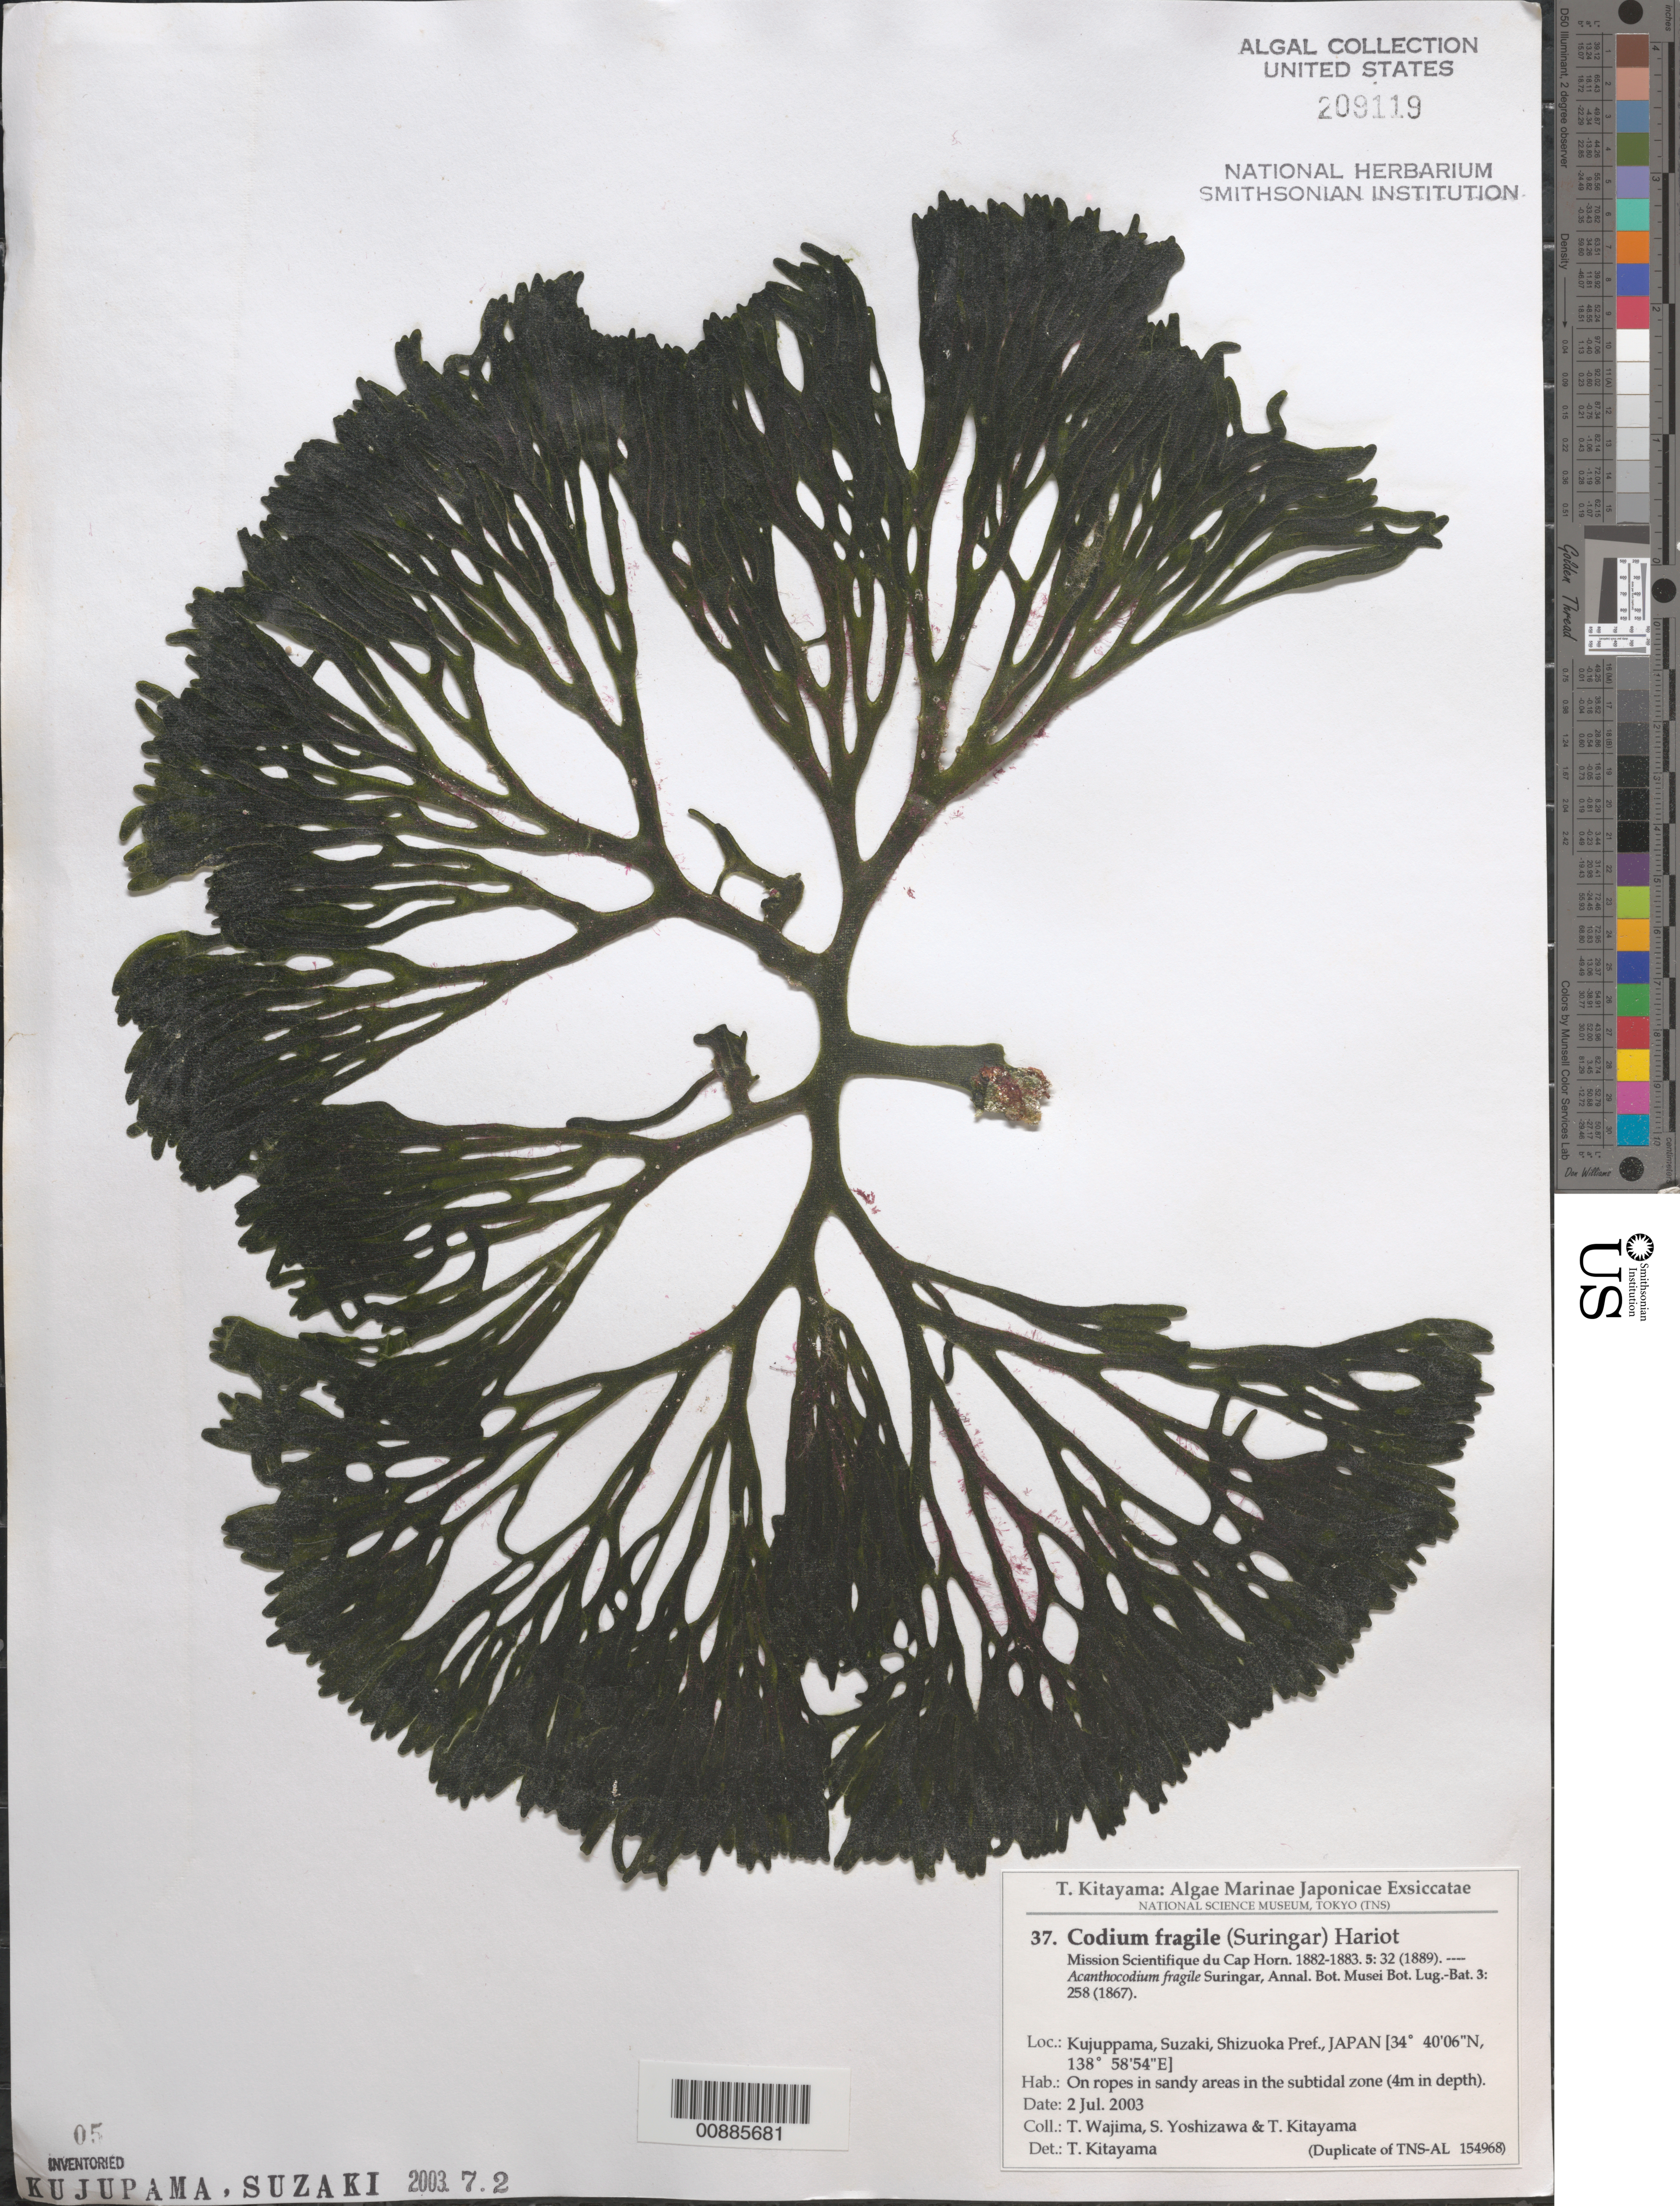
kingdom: Plantae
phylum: Chlorophyta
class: Ulvophyceae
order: Bryopsidales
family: Codiaceae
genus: Codium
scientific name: Codium fragile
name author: (Suringar) P. Hariot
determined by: Kitayama, T.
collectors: T. Wajima, S. Yoshizawa & T. Kitayama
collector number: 37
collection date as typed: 02 Jul 2003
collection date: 2003-07-02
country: Japan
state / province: Sizuoka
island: Honshu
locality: Kujuppama, Suzaki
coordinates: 34 40' 06" N, 138 58' 54" E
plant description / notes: Kitayama, T., Algae Marinae Japonicae Exsiccatae, Fasc. II (Nos. 26-50)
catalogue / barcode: US 209119